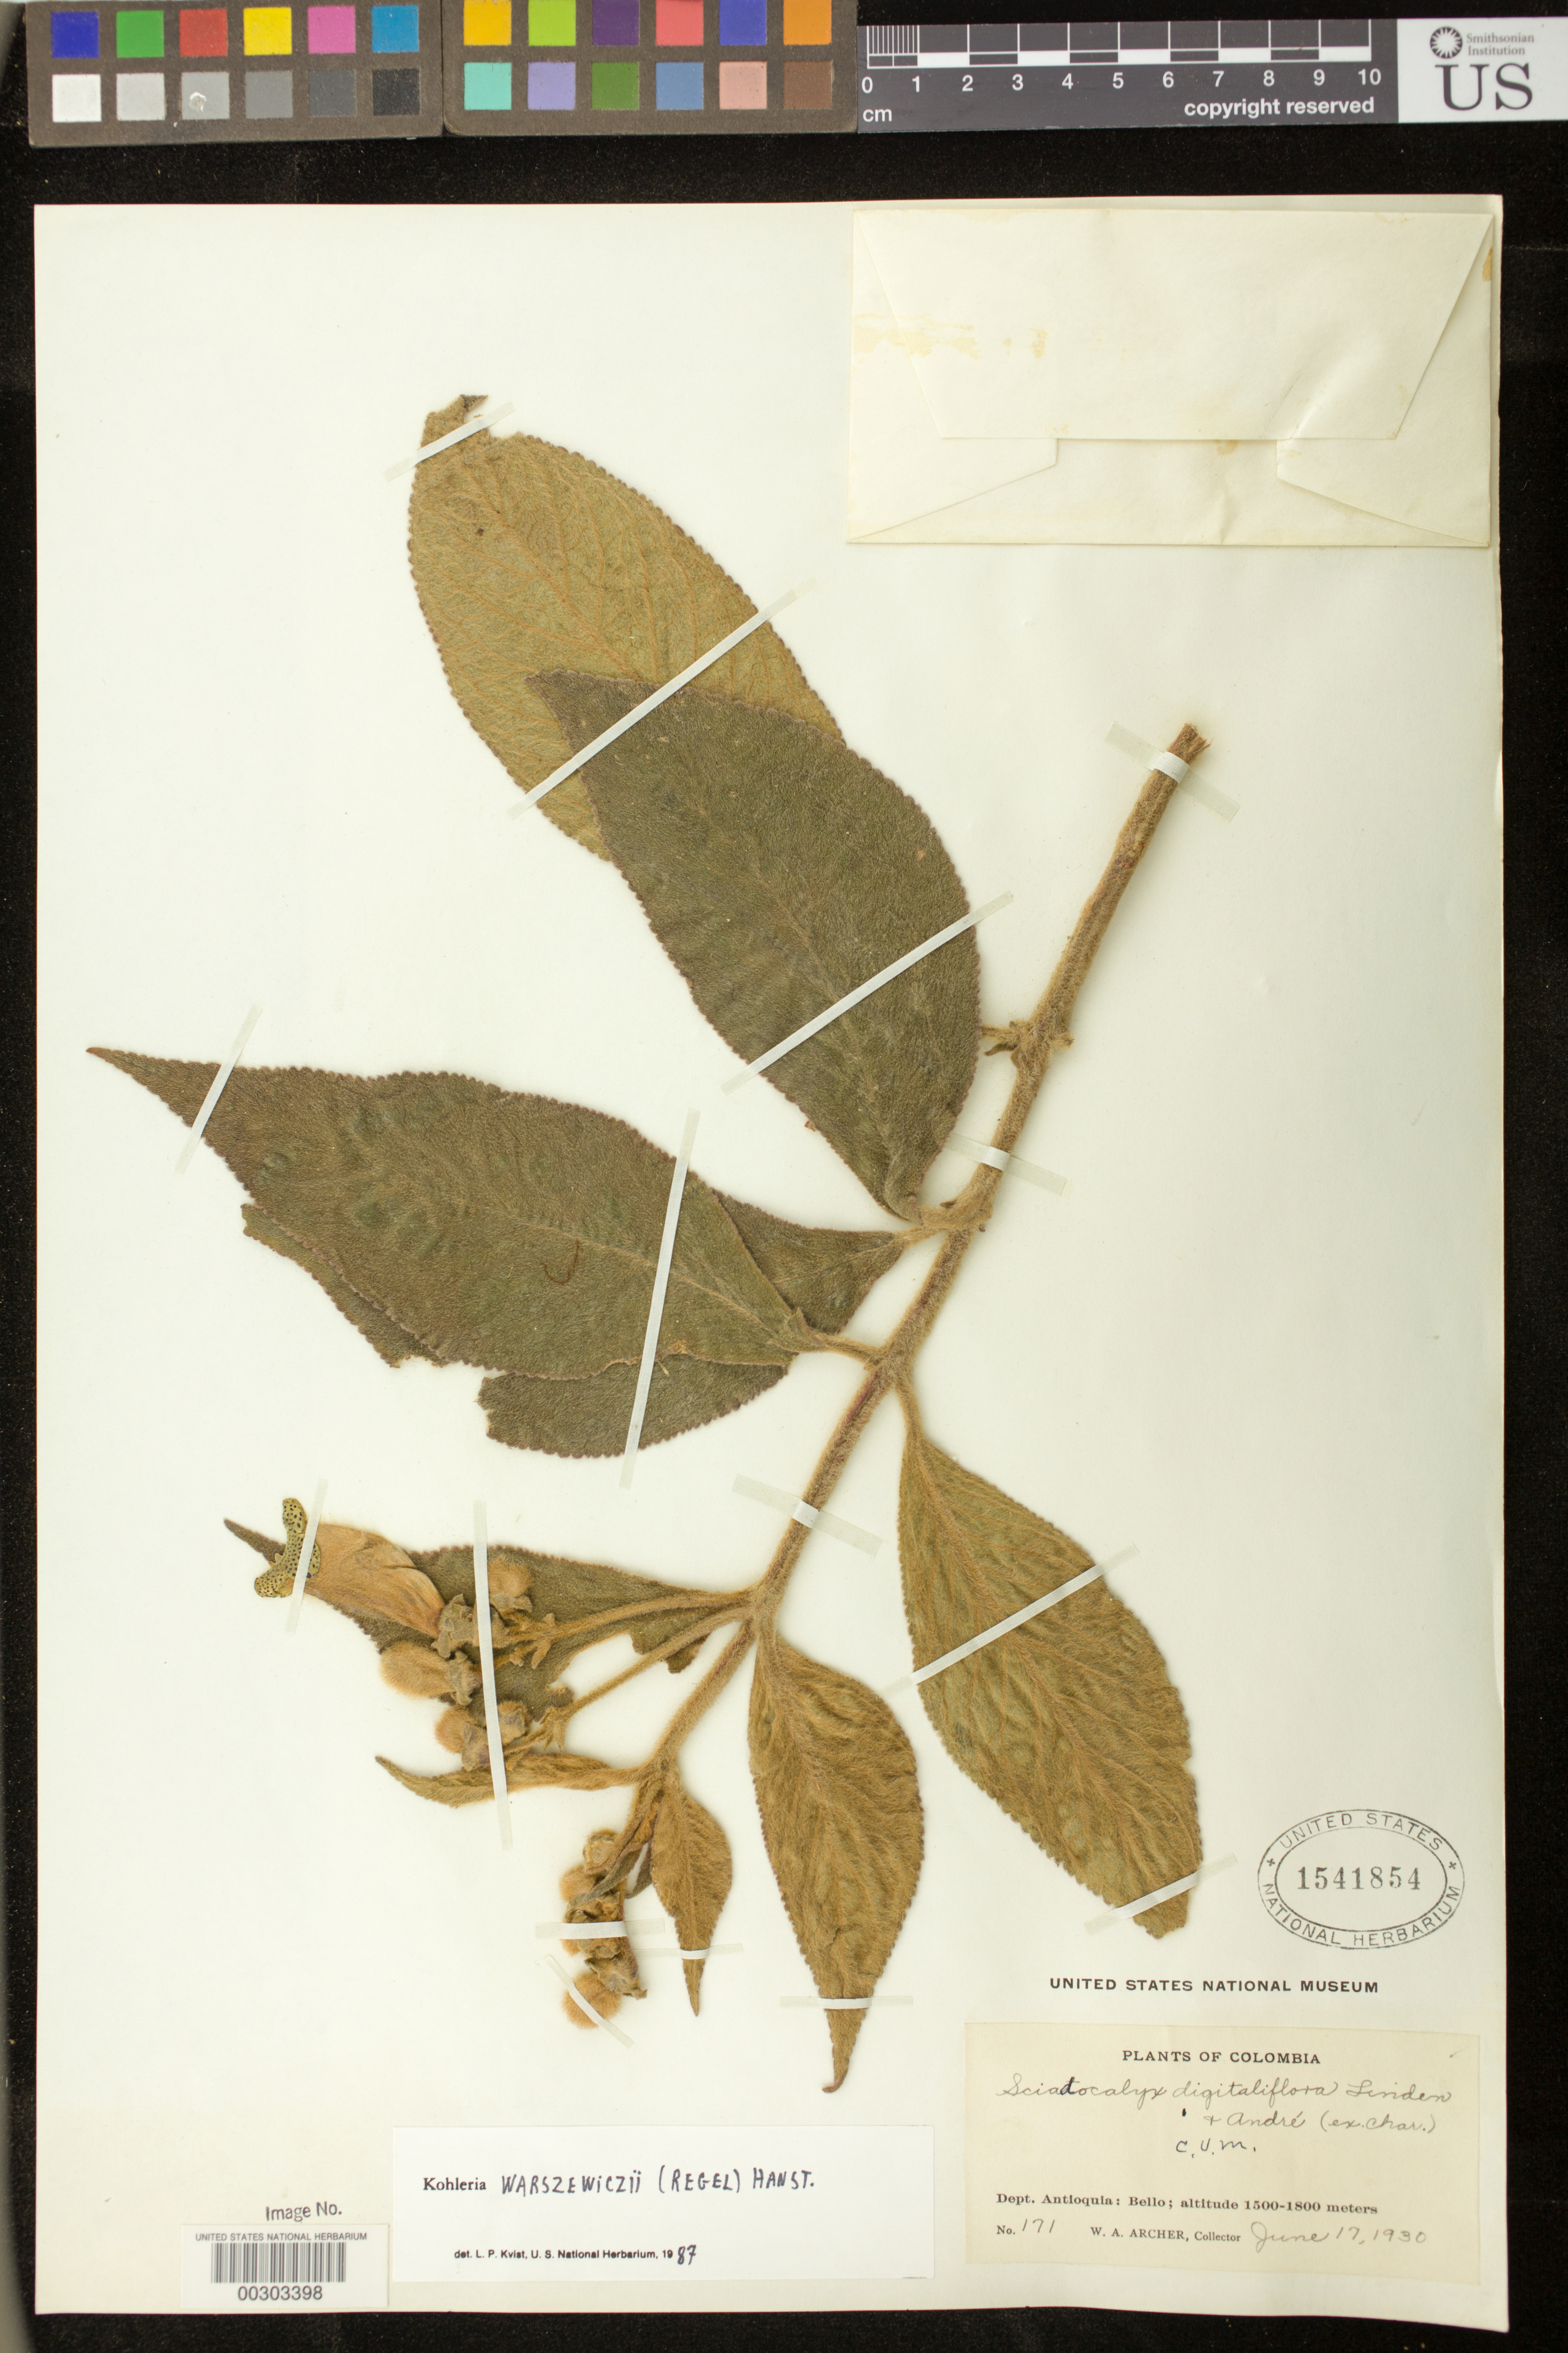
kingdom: Plantae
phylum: Tracheophyta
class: Magnoliopsida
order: Lamiales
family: Gesneriaceae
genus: Kohleria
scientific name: Kohleria warszewiczii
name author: (Regel) Hanst.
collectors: A. W. Archer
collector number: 171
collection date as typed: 17 Jun 1930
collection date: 1930-06-17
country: Colombia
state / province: Antioquia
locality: Bello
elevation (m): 1500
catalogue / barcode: US 1541854